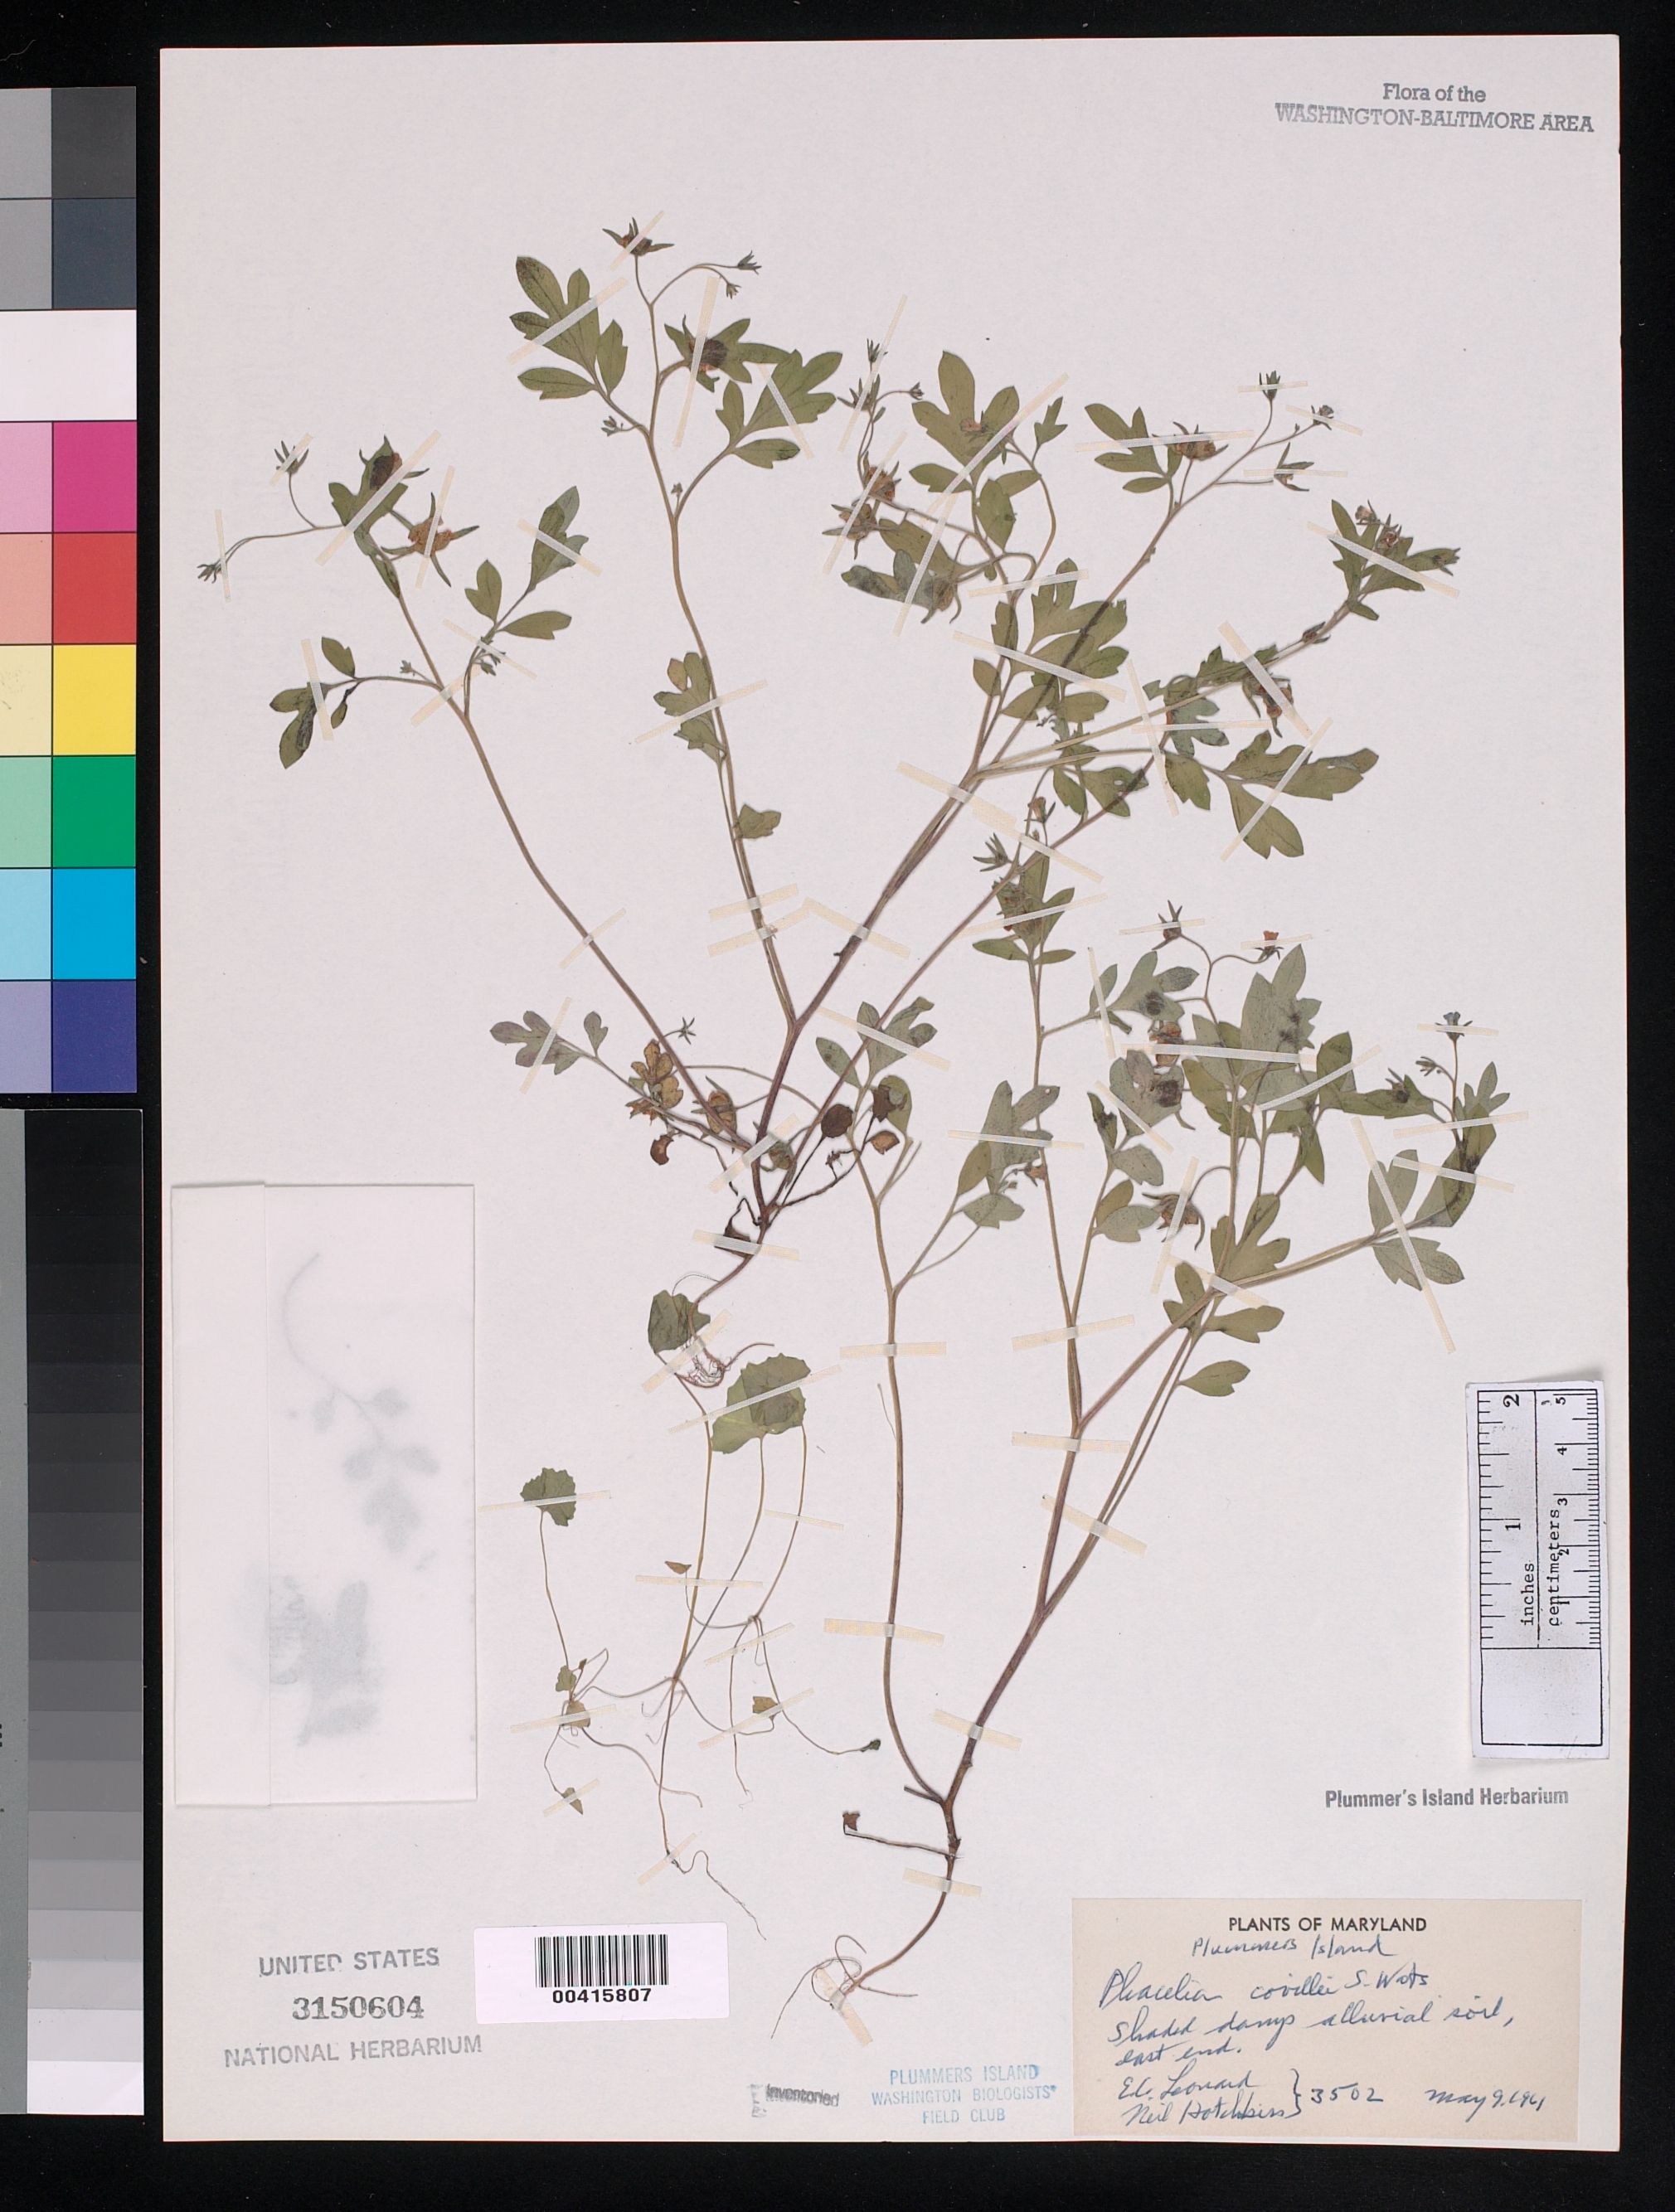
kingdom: Plantae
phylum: Tracheophyta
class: Magnoliopsida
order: Boraginales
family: Hydrophyllaceae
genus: Phacelia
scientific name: Phacelia ranunculacea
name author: (Nutt.) Constance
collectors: E. C. Leonard & N. Hotchkiss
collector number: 3502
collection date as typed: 09 May 1961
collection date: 1961-05-09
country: United States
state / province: Maryland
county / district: Montgomery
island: Plummers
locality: Plummer's Island; east end C. & O. Canal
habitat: Shaded, damp, alluvial soil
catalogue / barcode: US 3150604